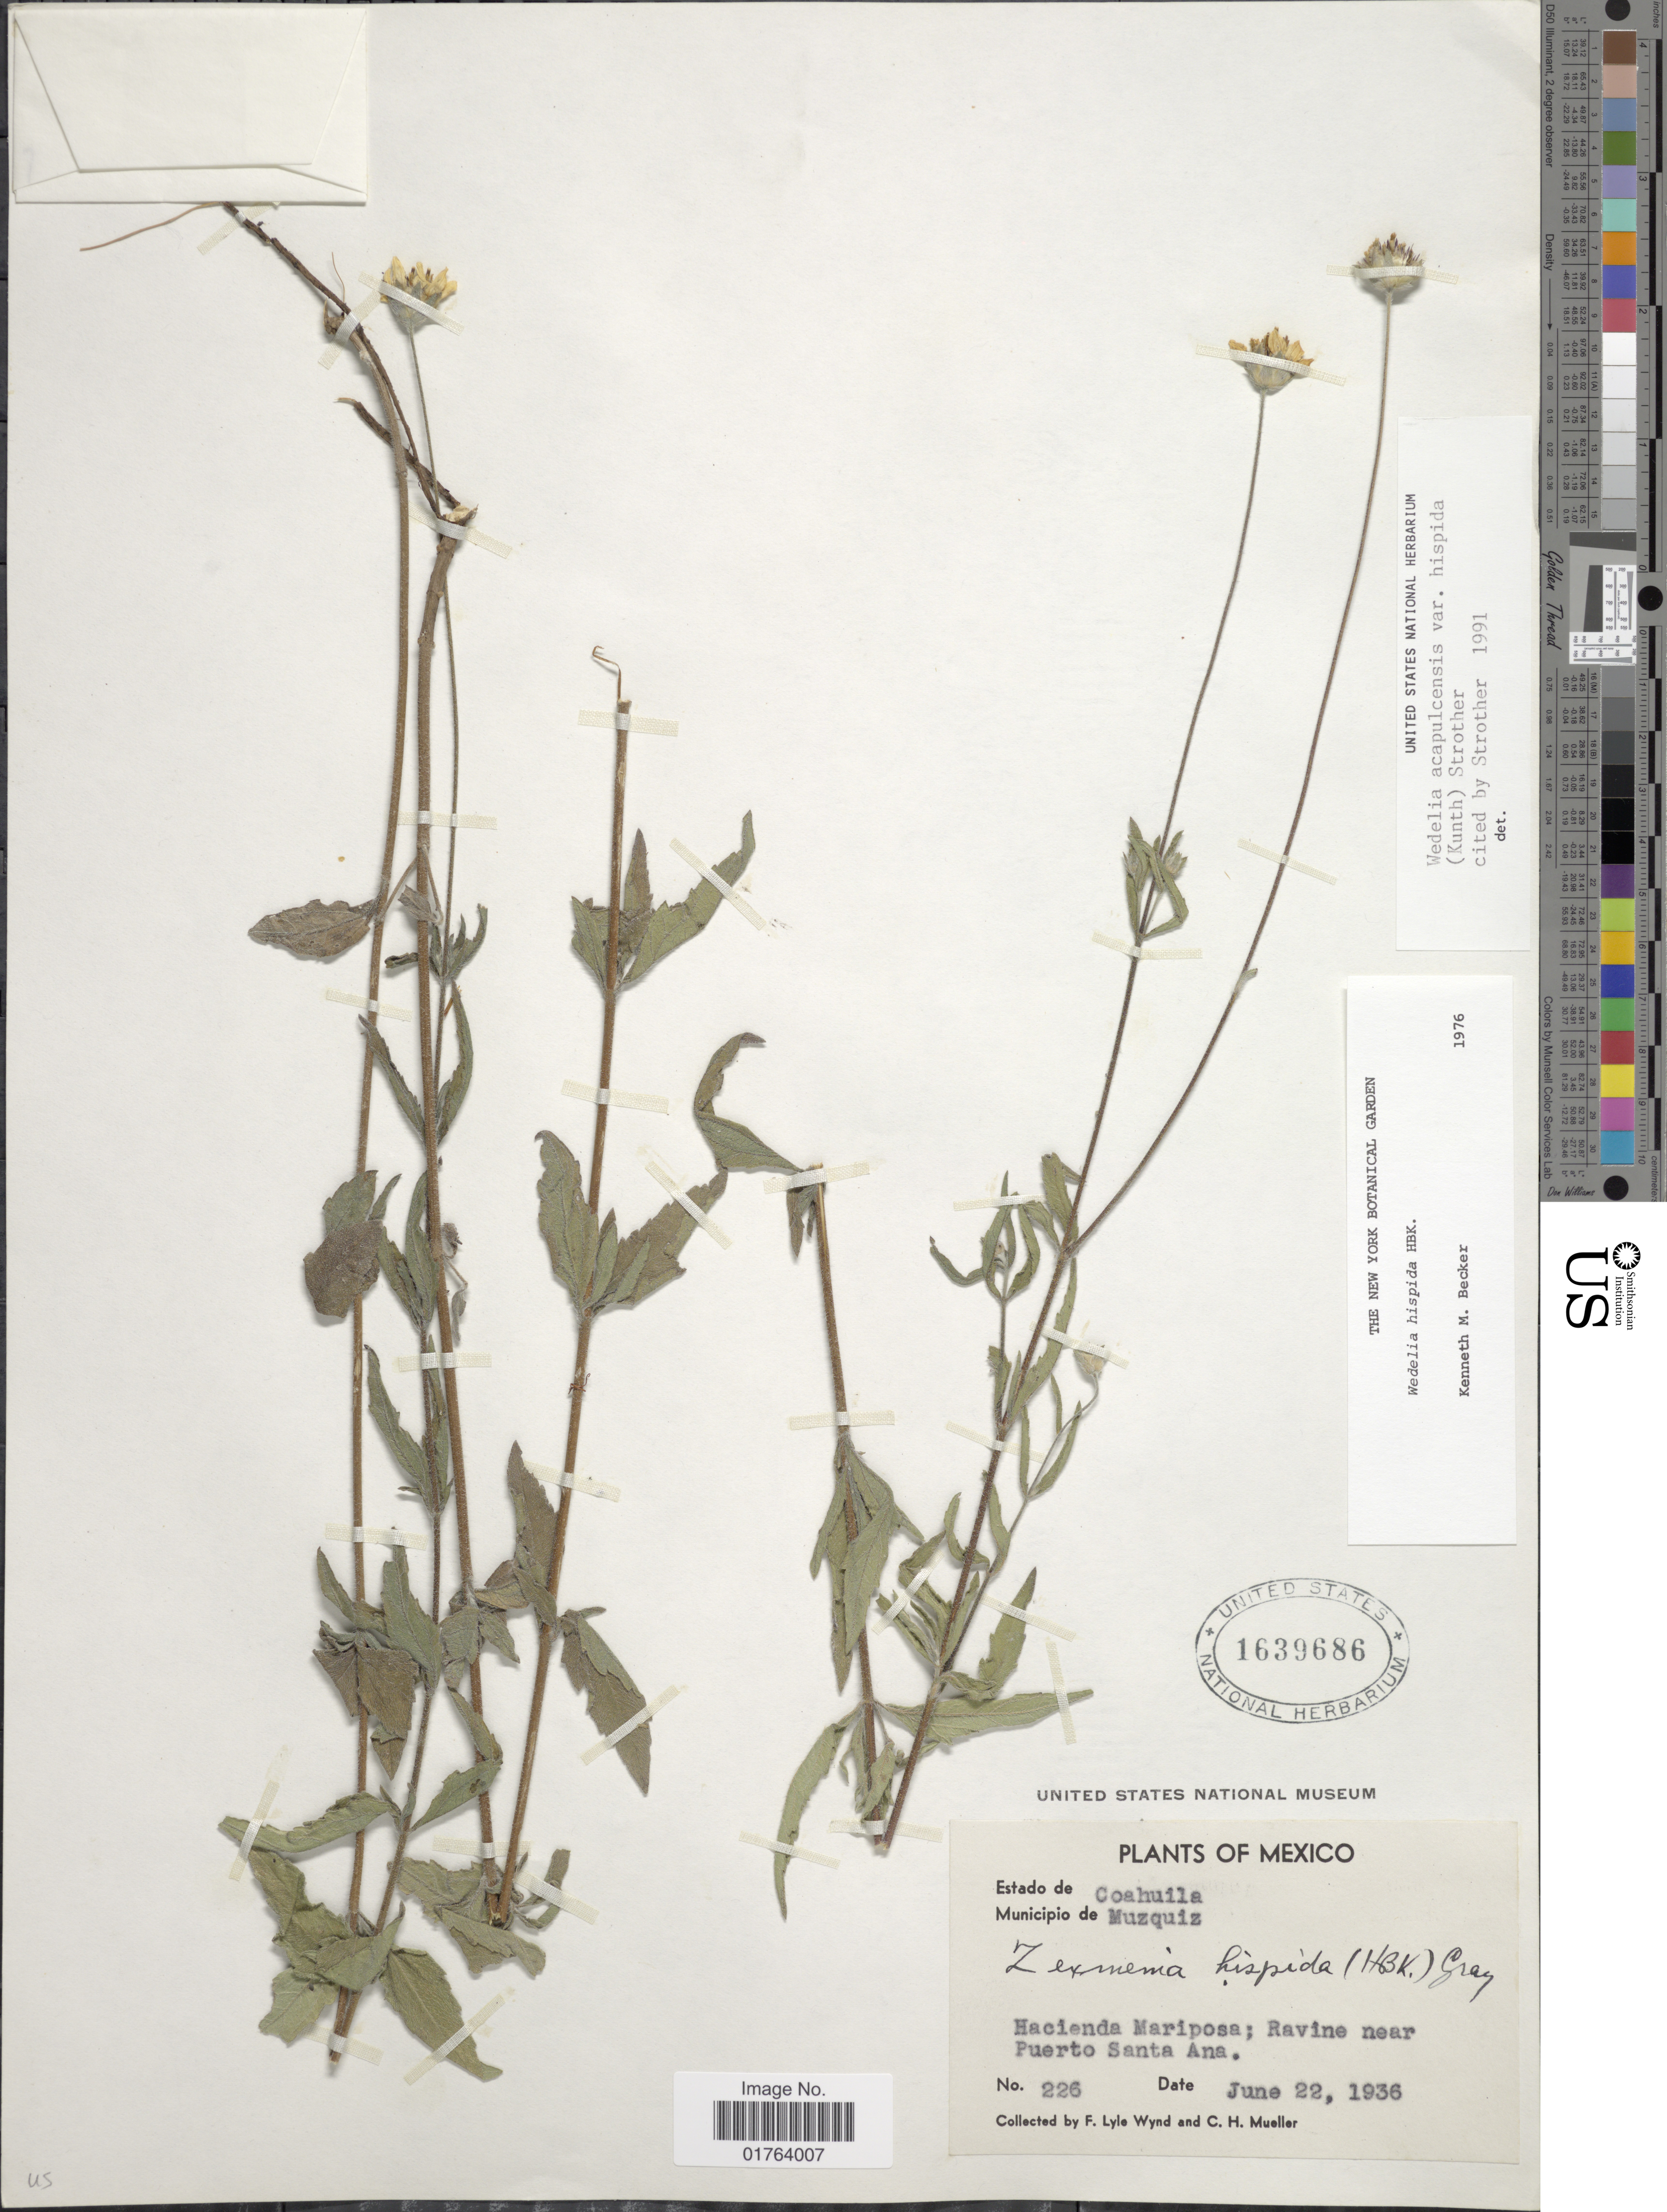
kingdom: Plantae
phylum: Tracheophyta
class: Magnoliopsida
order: Asterales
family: Asteraceae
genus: Wedelia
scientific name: Wedelia acapulcensis var. hispida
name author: (Kunth) Strother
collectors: F. L. Wynd & C. H. Mueller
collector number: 226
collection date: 1936-06-22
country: Mexico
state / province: Coahuila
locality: Municipio de Muzquiz. hacienda Mariposa, Ravine near Puerto Santa Ana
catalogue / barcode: US 1639686